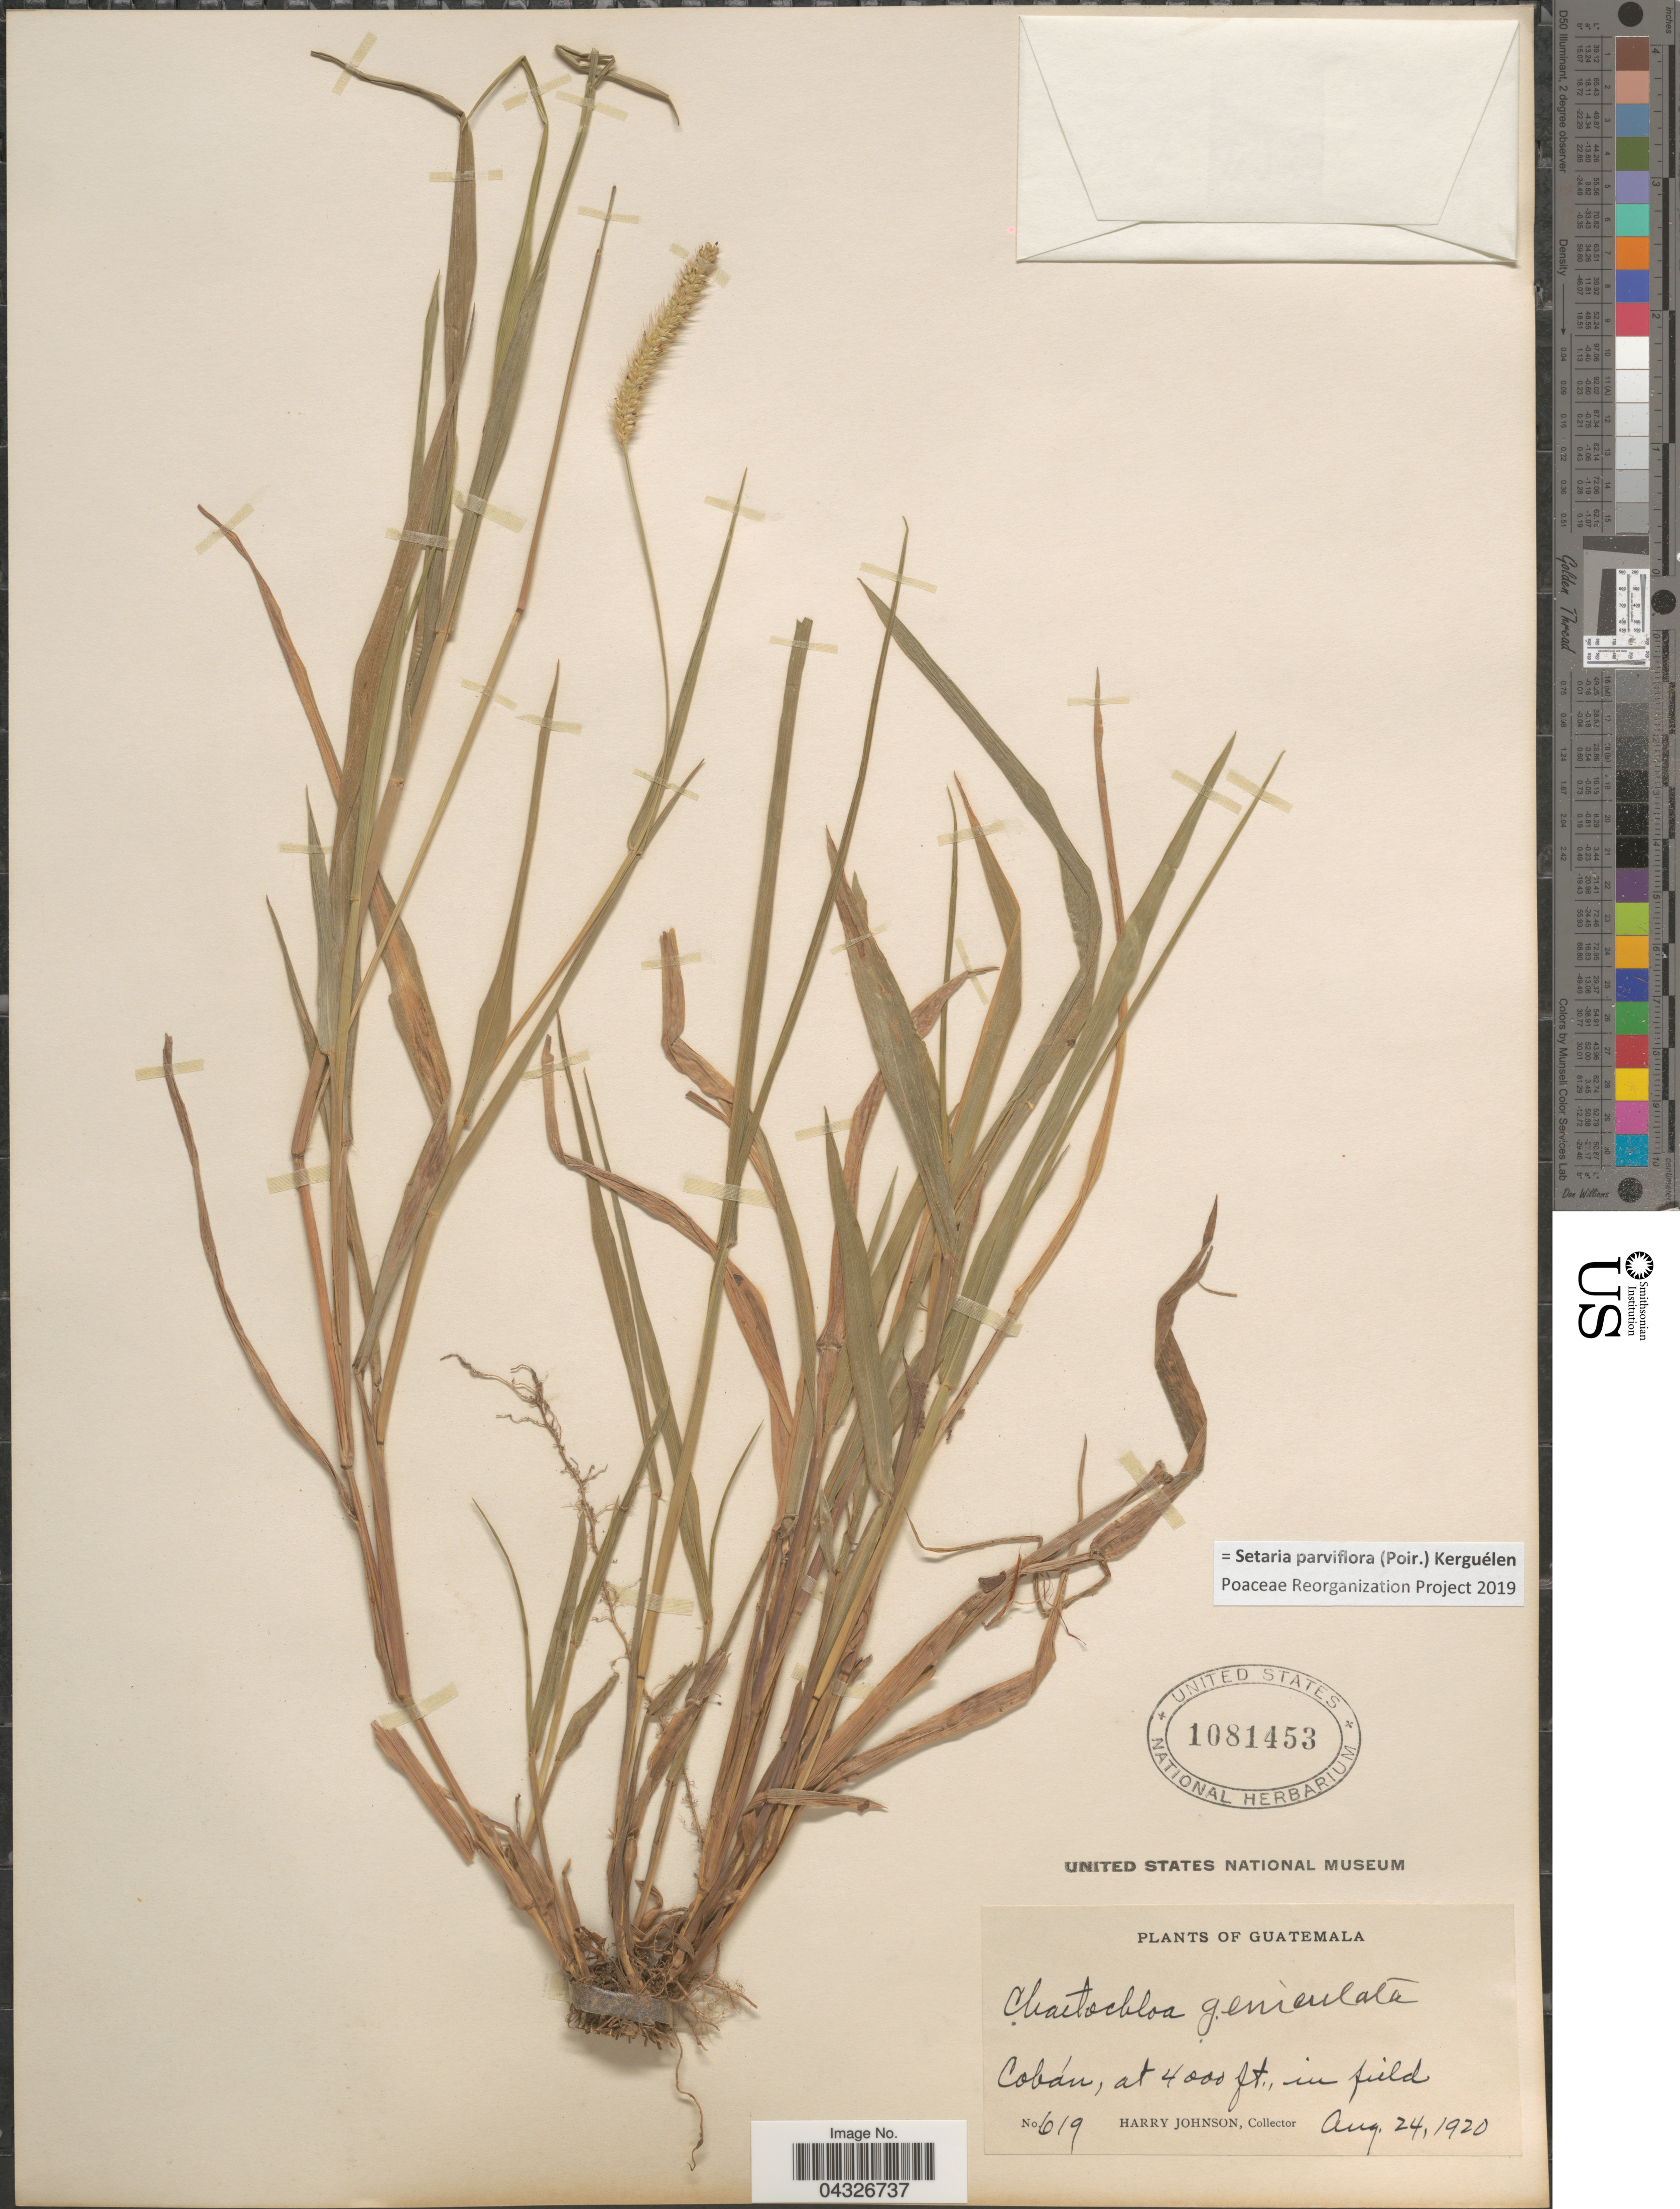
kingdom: Plantae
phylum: Tracheophyta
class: Liliopsida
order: Poales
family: Poaceae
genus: Setaria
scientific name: Setaria parviflora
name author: (Poir.) Kerguélen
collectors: H. Johnson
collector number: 619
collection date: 1920-08-24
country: Guatemala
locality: Cobán.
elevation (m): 1219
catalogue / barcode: US 1081453